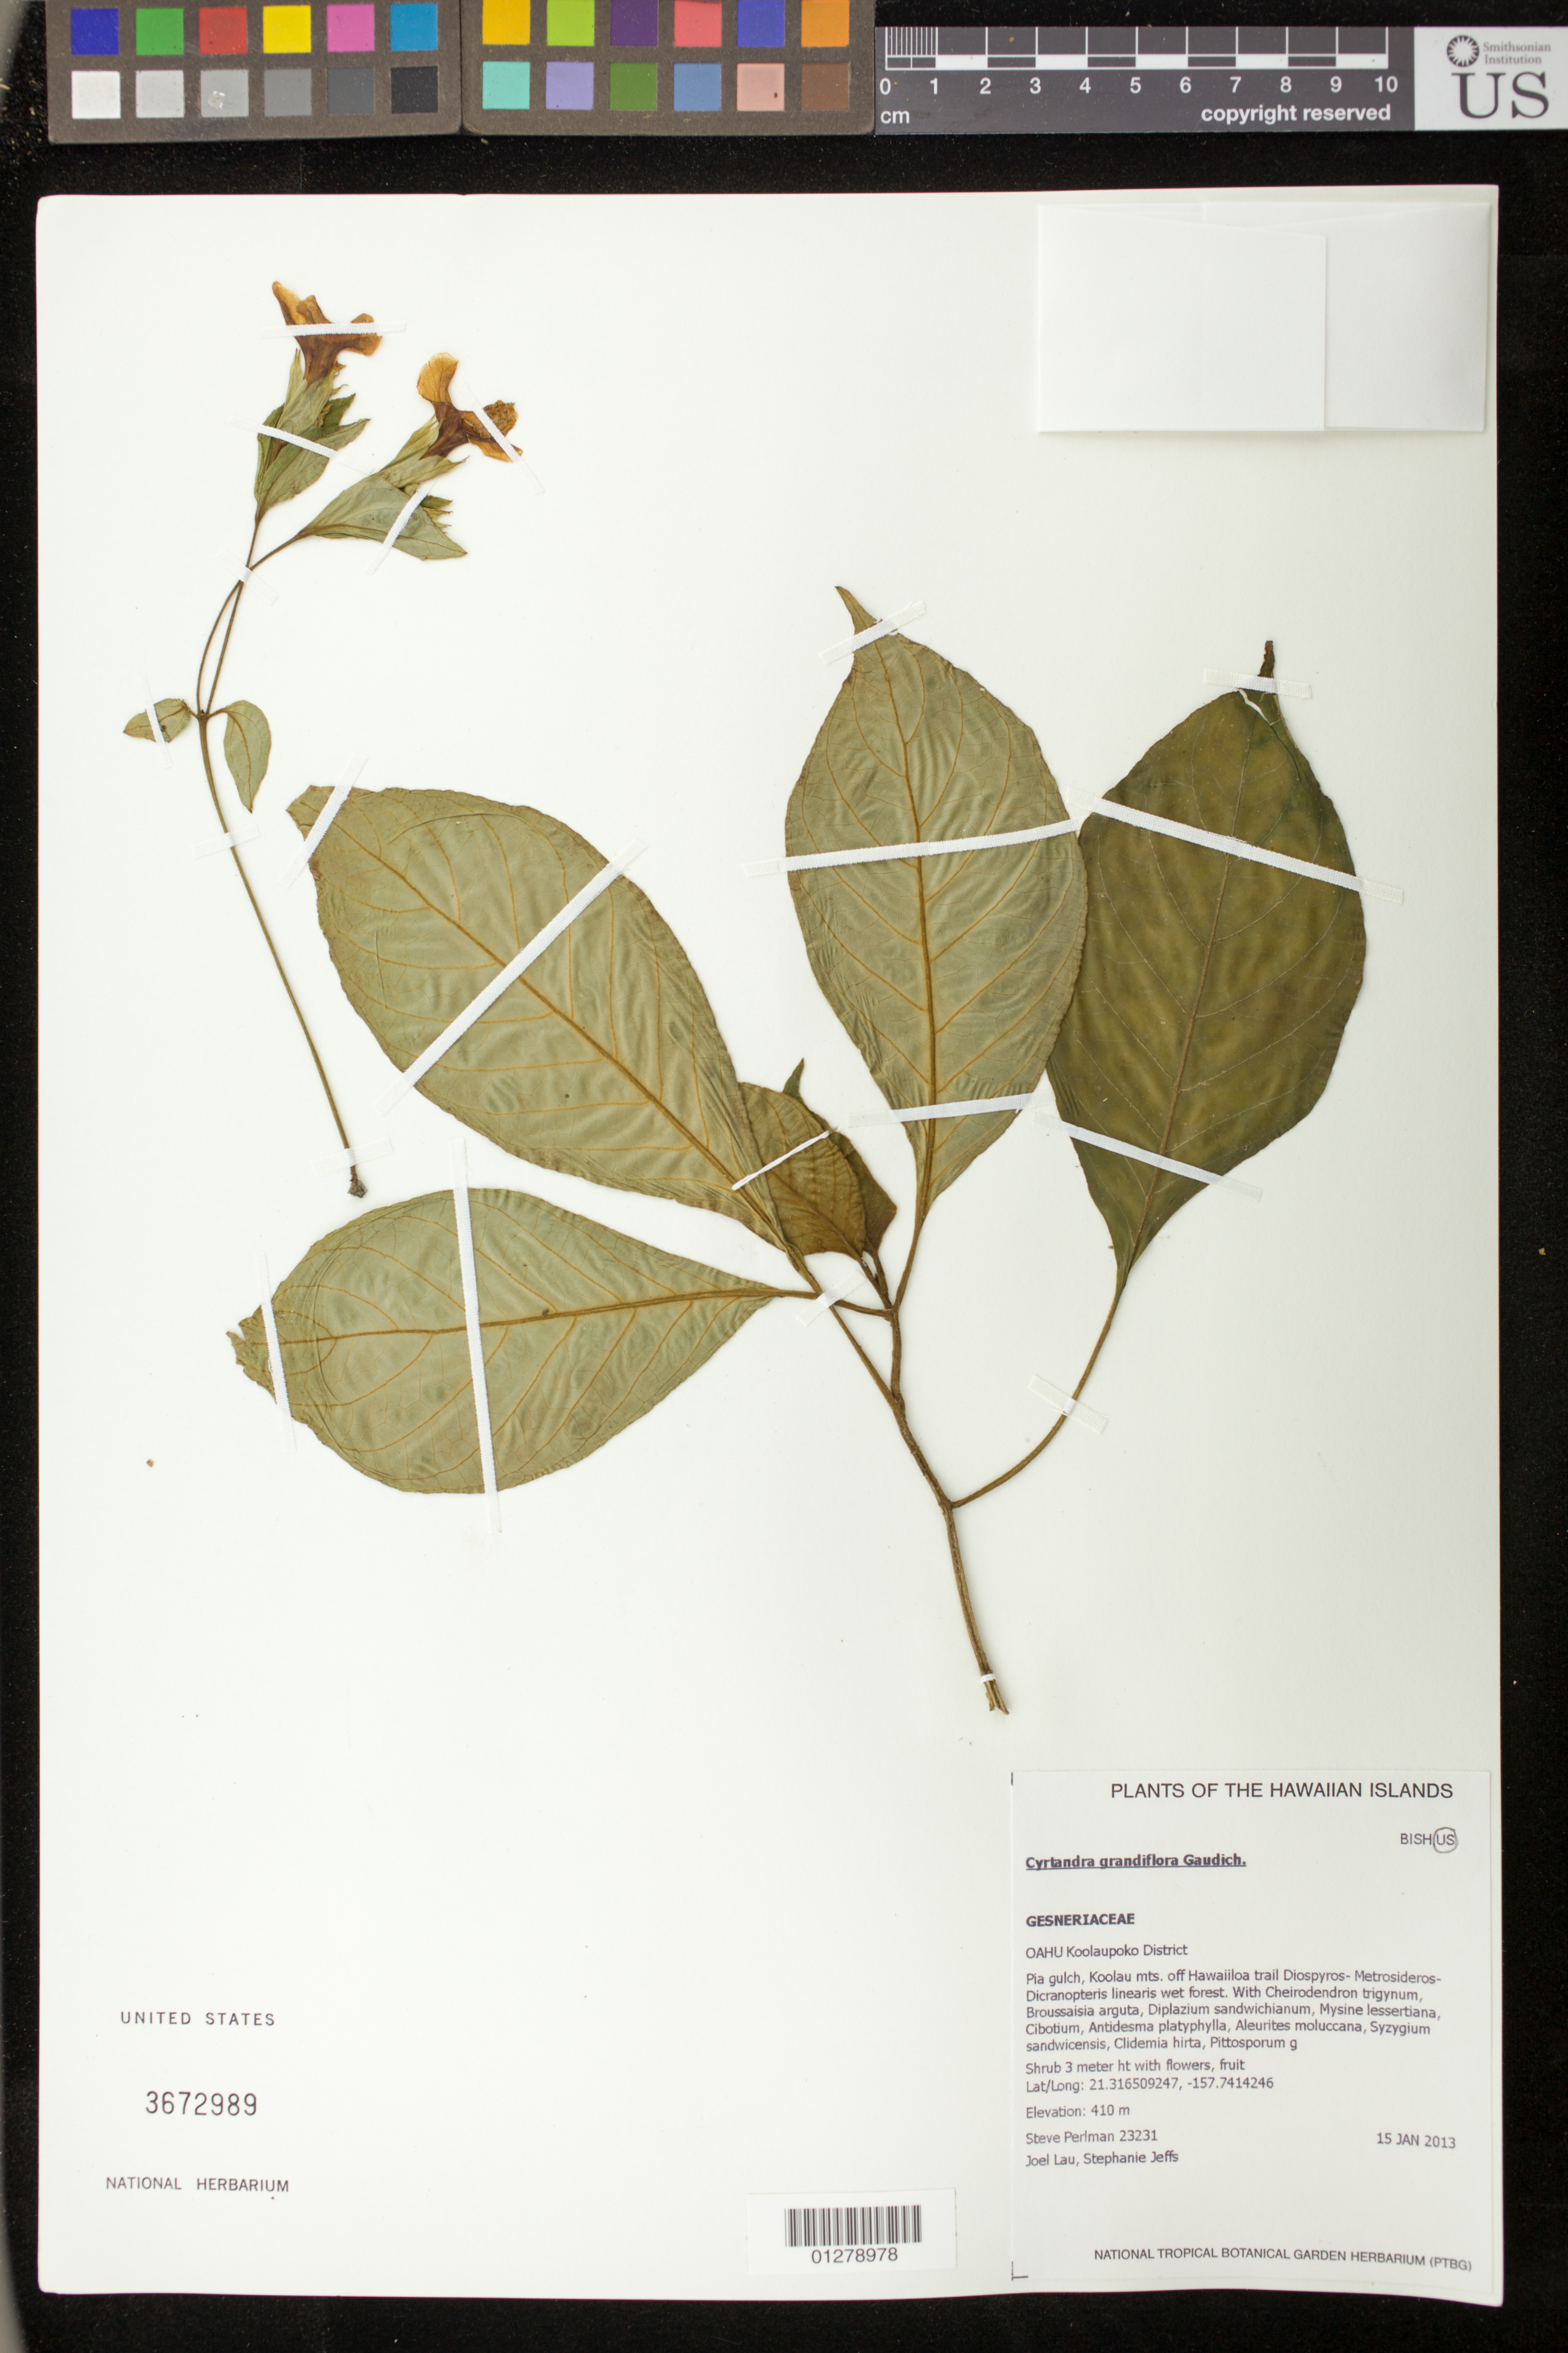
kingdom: Plantae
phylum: Tracheophyta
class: Magnoliopsida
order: Lamiales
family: Gesneriaceae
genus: Cyrtandra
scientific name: Cyrtandra grandiflora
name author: Gaudich.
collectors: S. P. Perlman, J. Lau & S. Jeffs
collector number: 23231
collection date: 2013-01-15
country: United States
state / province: Hawaii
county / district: Honolulu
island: Oahu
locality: Koolaupoki District, Pia Gulch, Koolau Mts., off Hawaiiloa Trail.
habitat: Wet forest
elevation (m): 410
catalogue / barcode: US 3672989